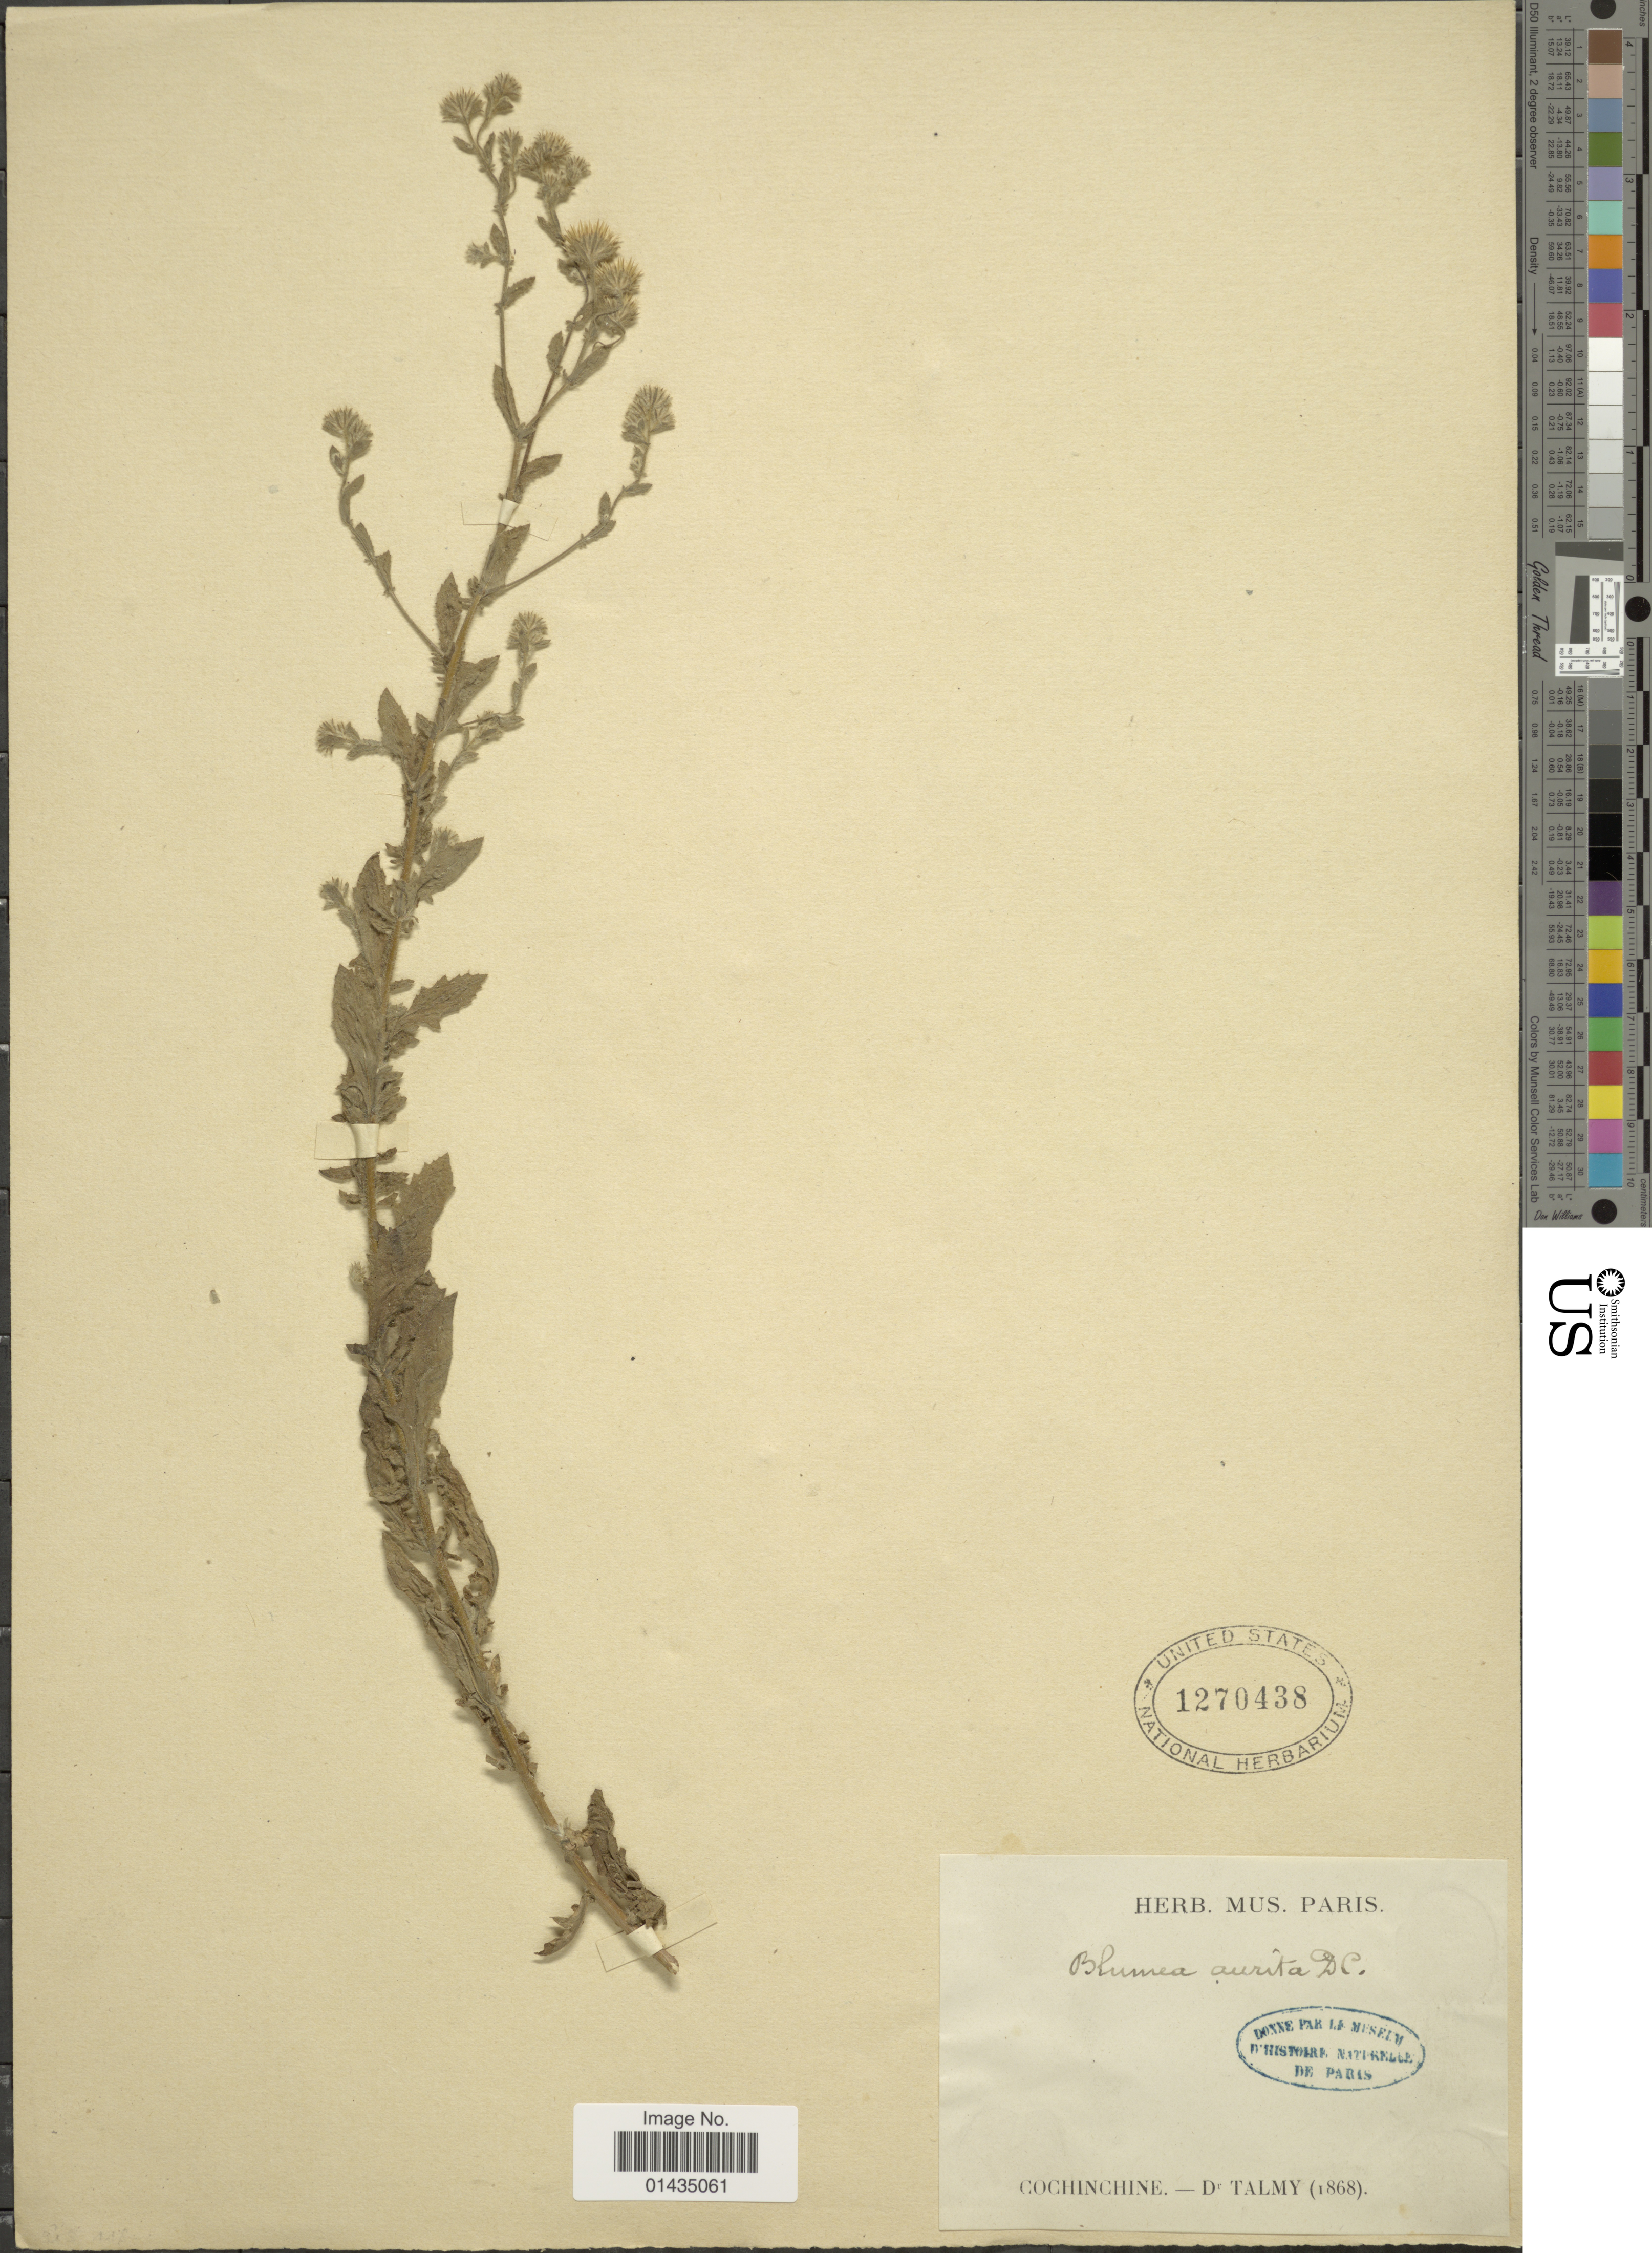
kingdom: Plantae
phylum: Tracheophyta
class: Magnoliopsida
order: Asterales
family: Asteraceae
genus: Blumea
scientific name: Blumea aurita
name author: (L. f.) DC.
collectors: -. Talmy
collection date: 1868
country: Vietnam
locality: Cochinchine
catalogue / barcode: US 1270438